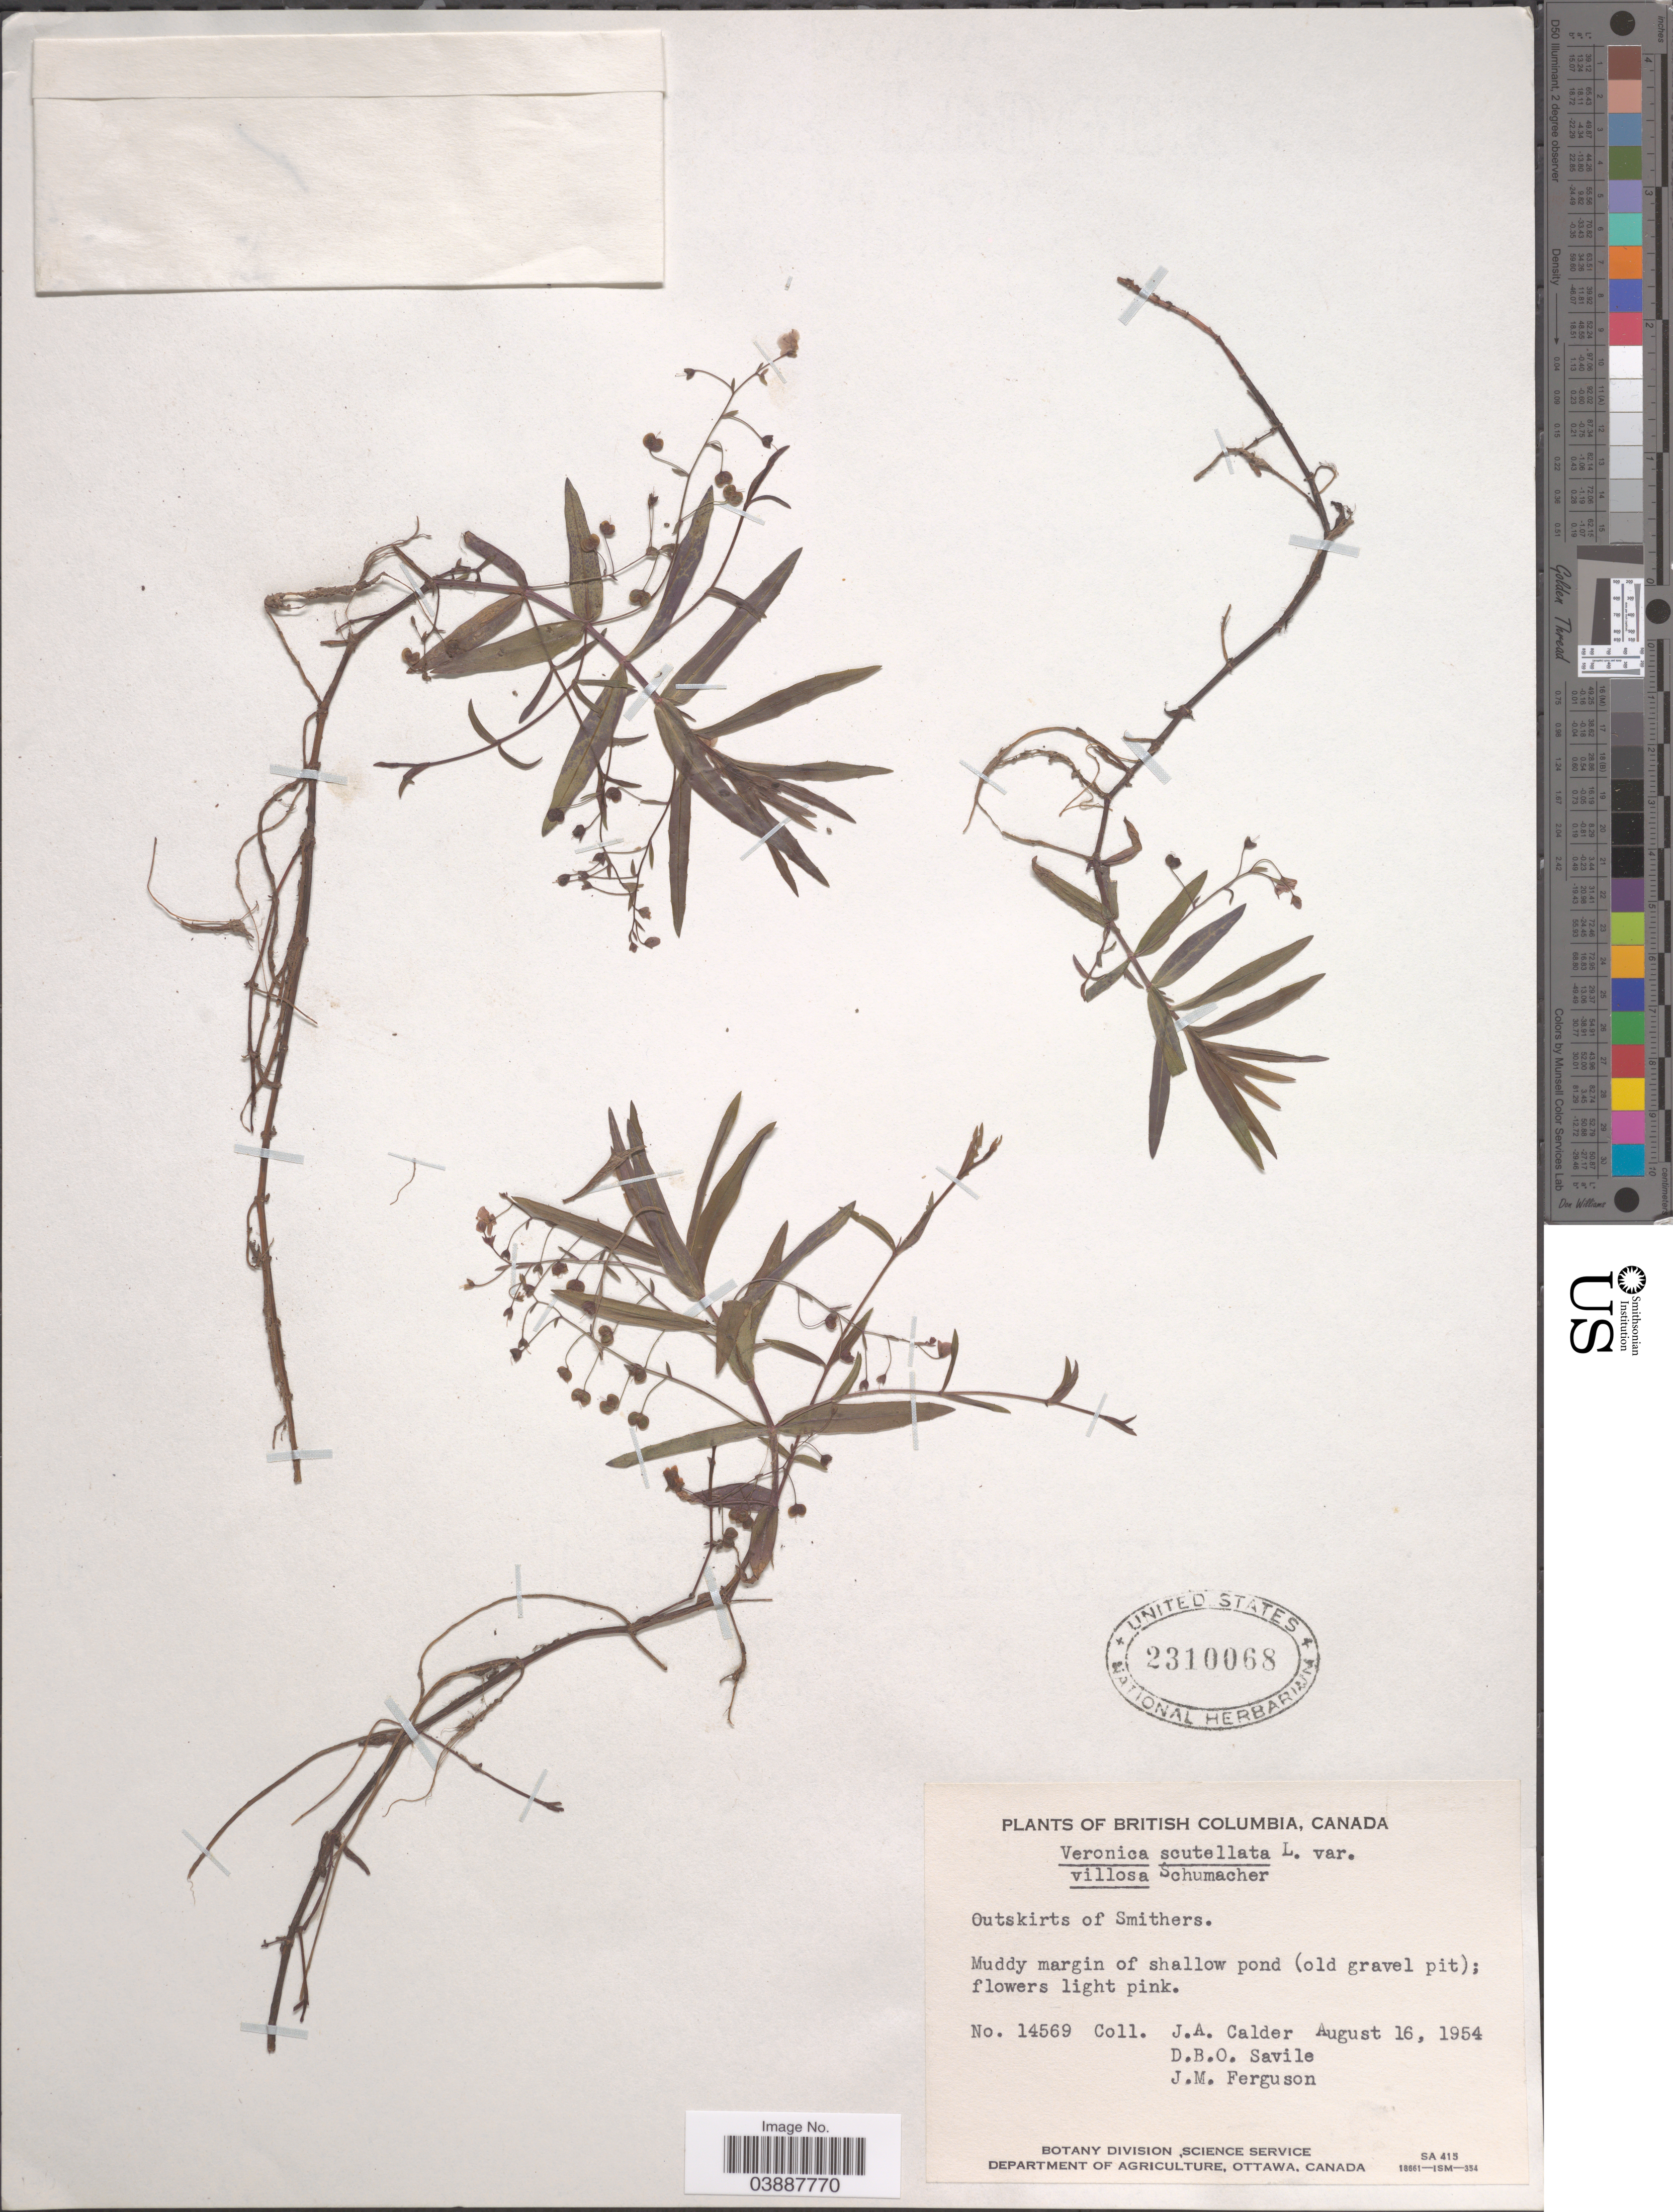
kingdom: Plantae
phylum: Tracheophyta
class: Magnoliopsida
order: Lamiales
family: Plantaginaceae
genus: Veronica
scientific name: Veronica scutellata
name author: L.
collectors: J. A. Calder, D. Savile & J. M. Ferguson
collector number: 14569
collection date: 1954-08-16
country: Canada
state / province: British Columbia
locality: Outskirts of Smithers.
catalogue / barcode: US 2310068